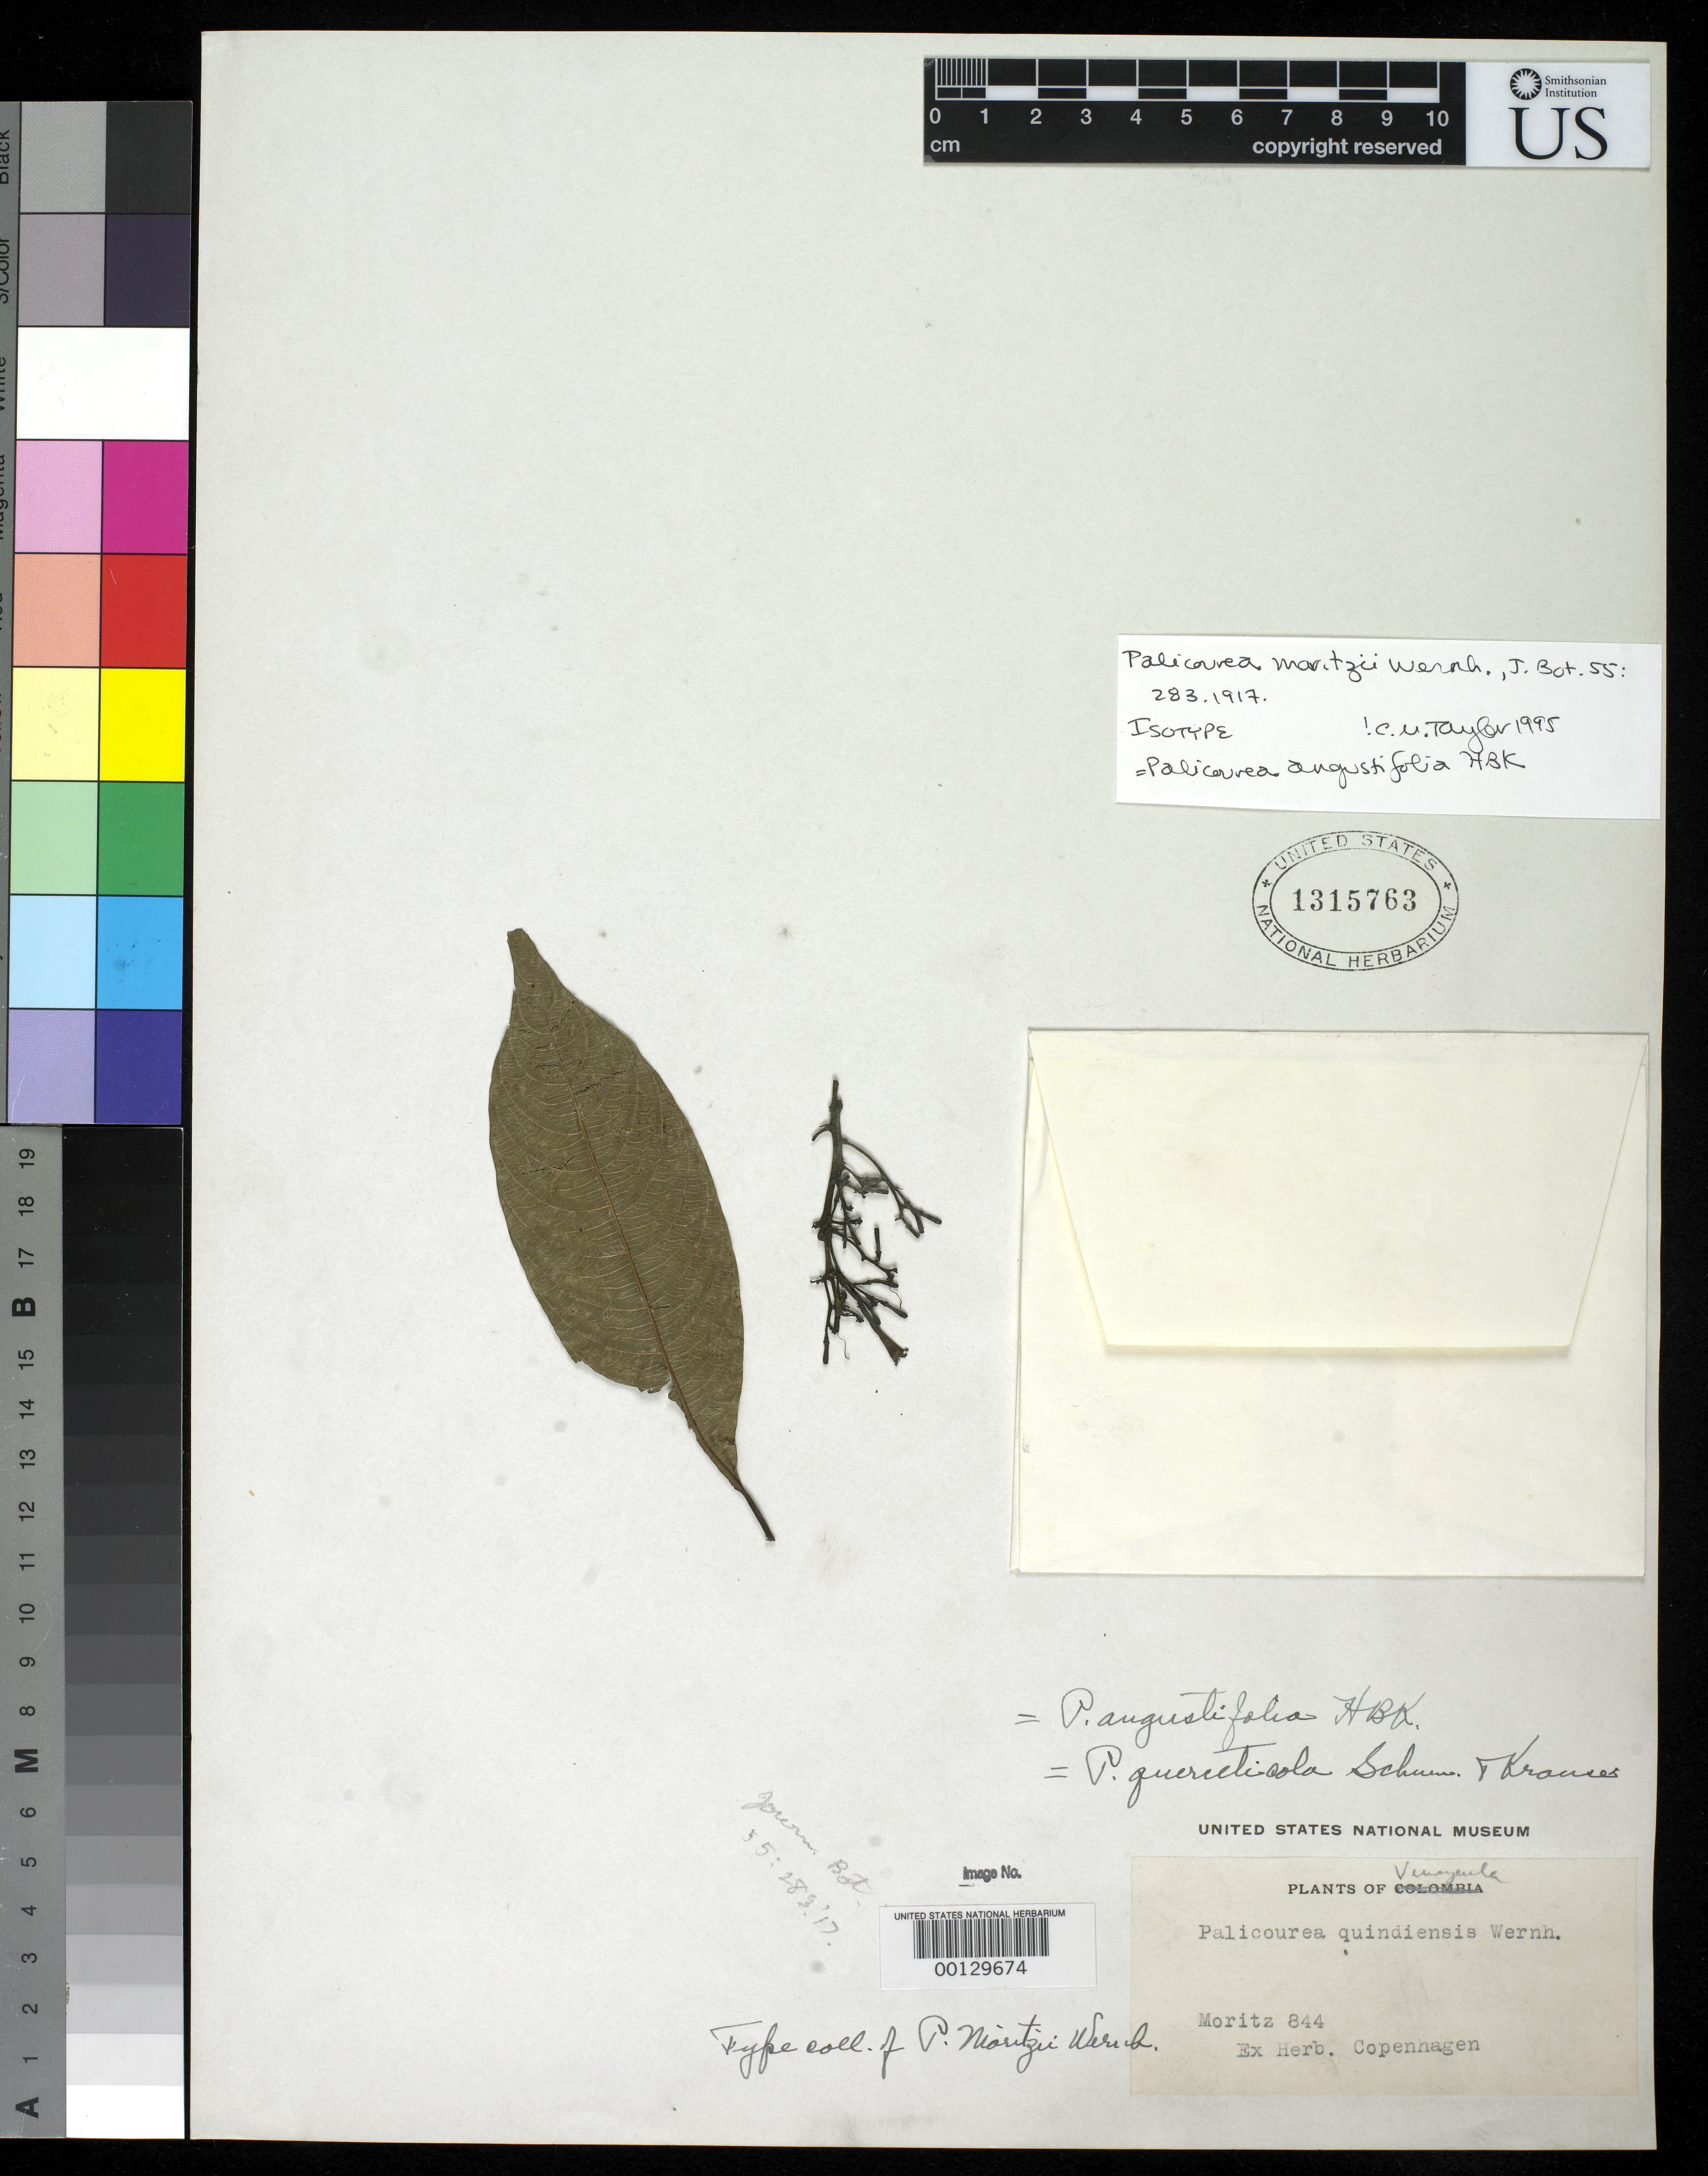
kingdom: Plantae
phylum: Tracheophyta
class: Magnoliopsida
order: Gentianales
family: Rubiaceae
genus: Palicourea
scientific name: Palicourea moritzii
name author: Wernham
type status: Isotype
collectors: J. W. Moritz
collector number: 844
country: Colombia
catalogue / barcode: US 1315763